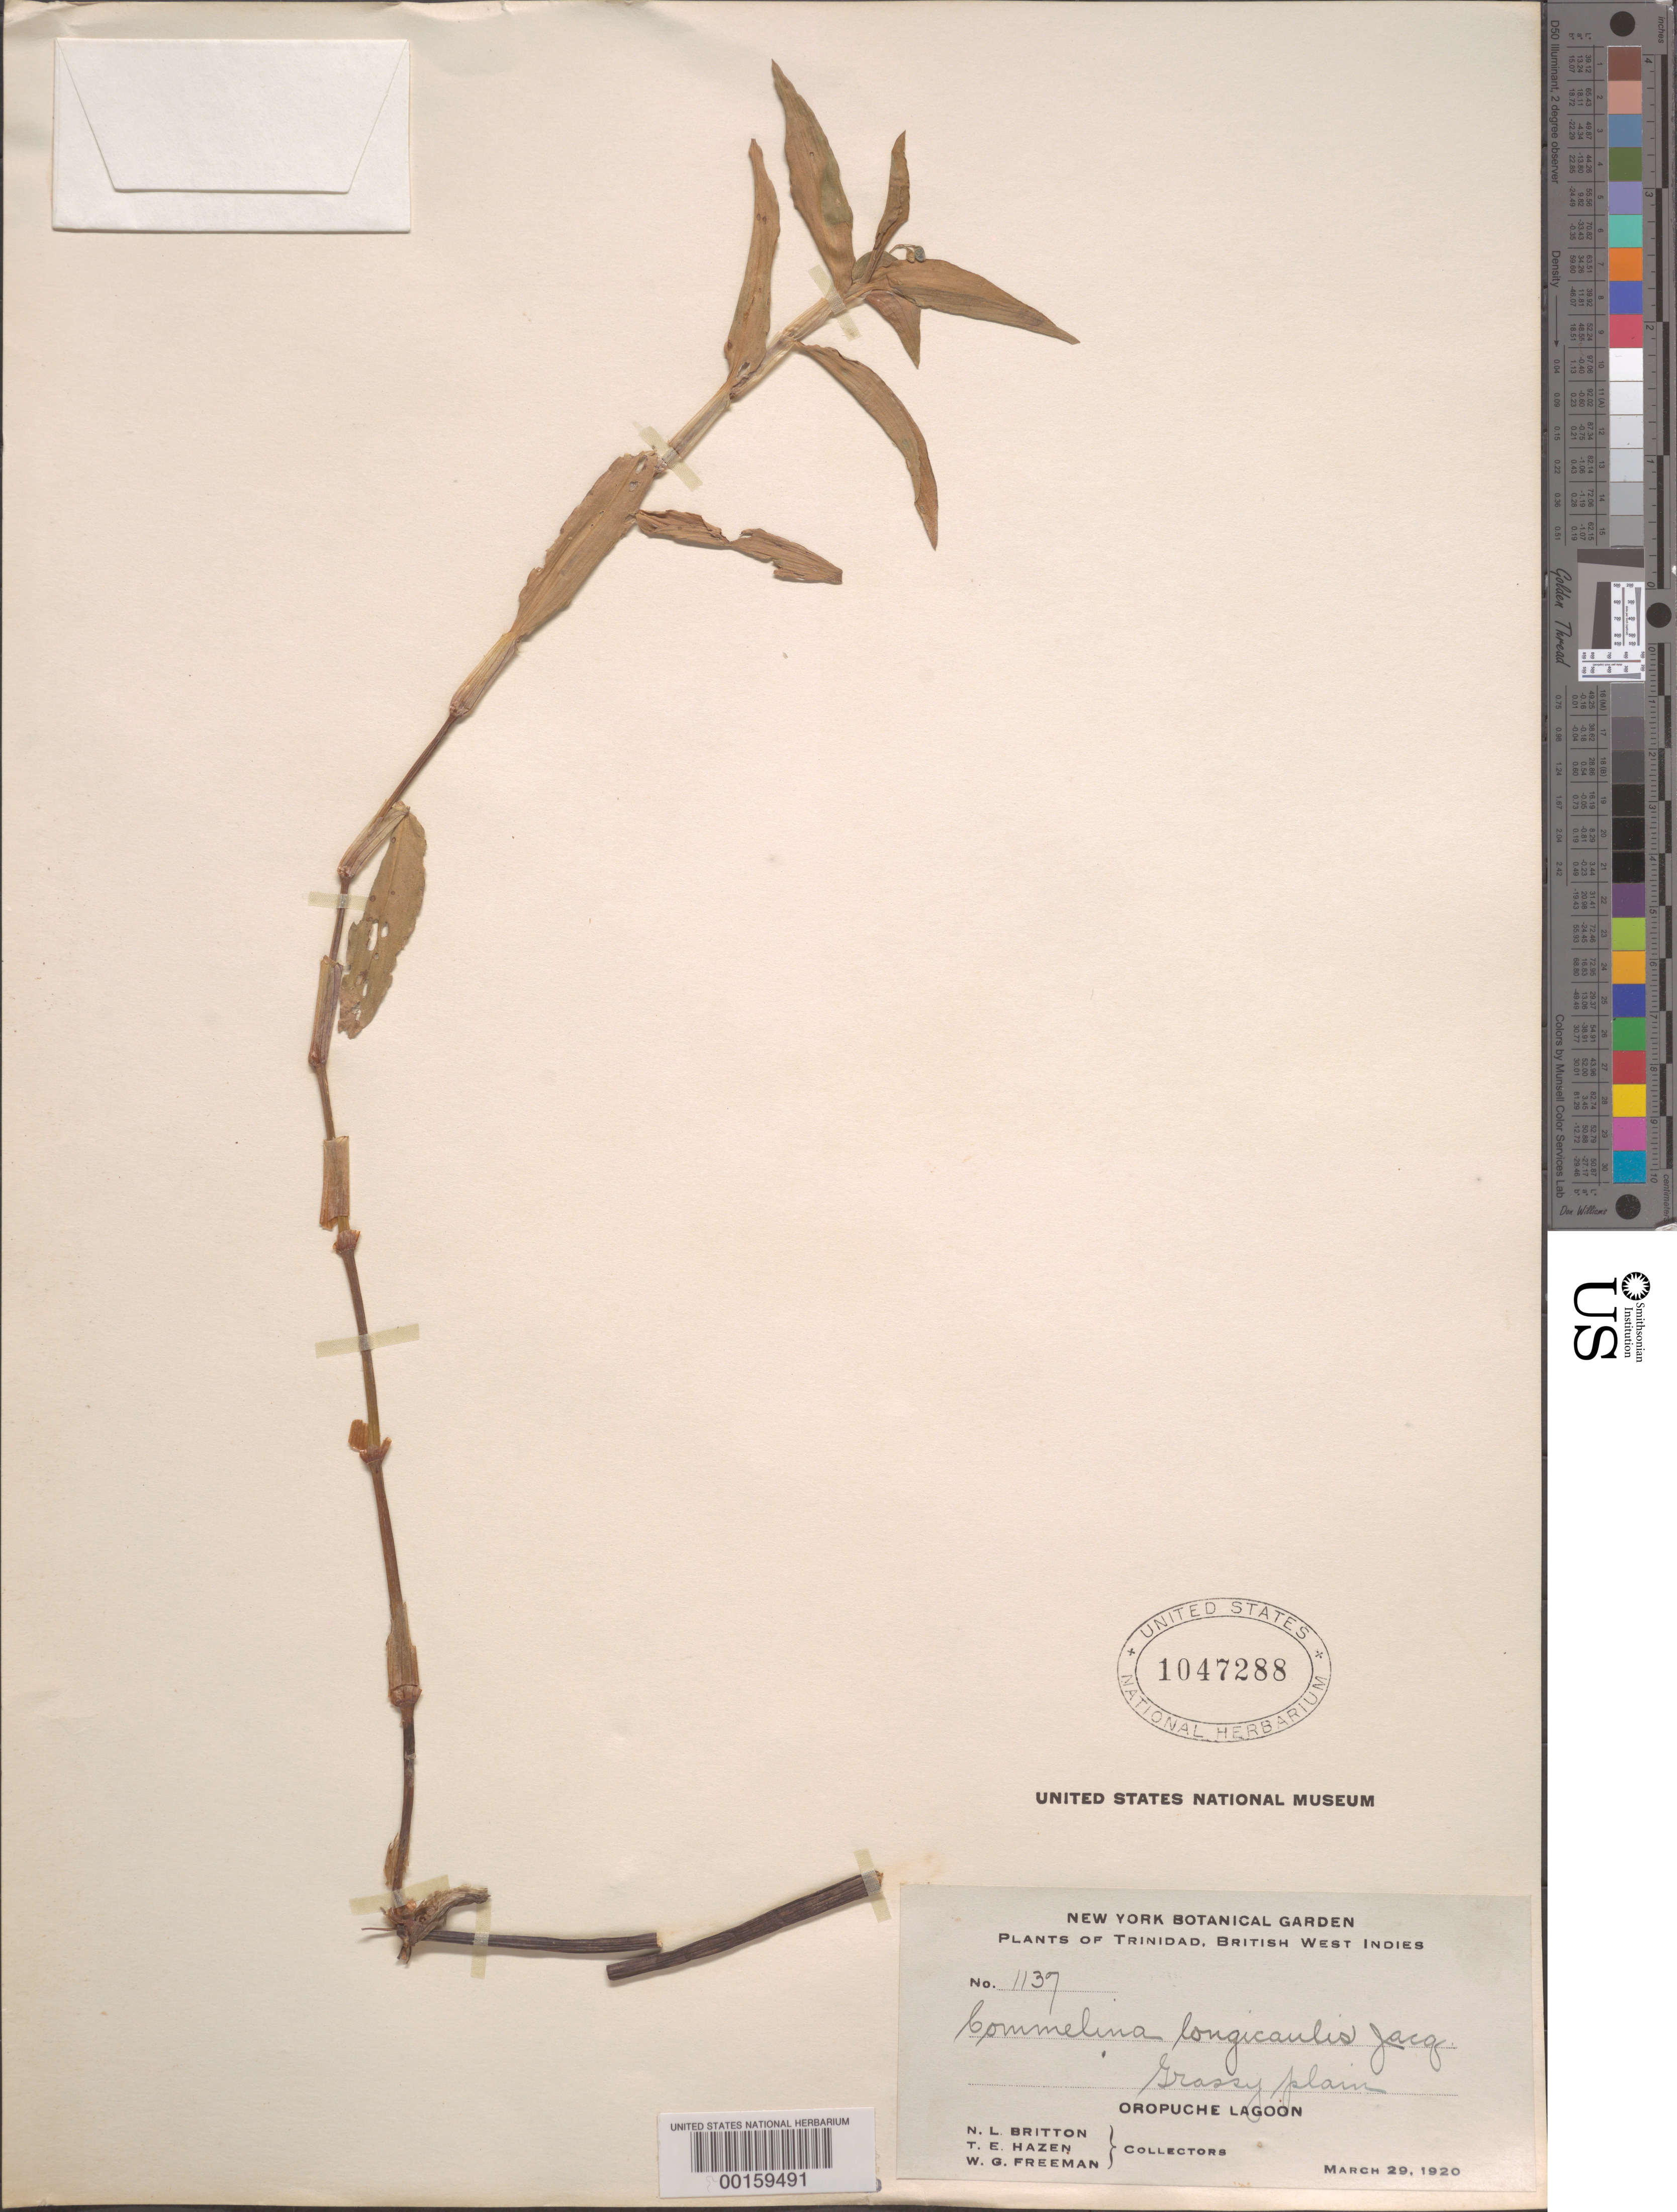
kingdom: Plantae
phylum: Tracheophyta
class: Liliopsida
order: Commelinales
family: Commelinaceae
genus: Commelina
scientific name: Commelina diffusa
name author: Burm. f.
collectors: N. Britton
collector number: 1137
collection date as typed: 29 Mar 1920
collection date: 1920-03-29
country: Trinidad and Tobago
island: Trinidad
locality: Oropuche lagoon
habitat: Grassy plain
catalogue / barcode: US 1047288